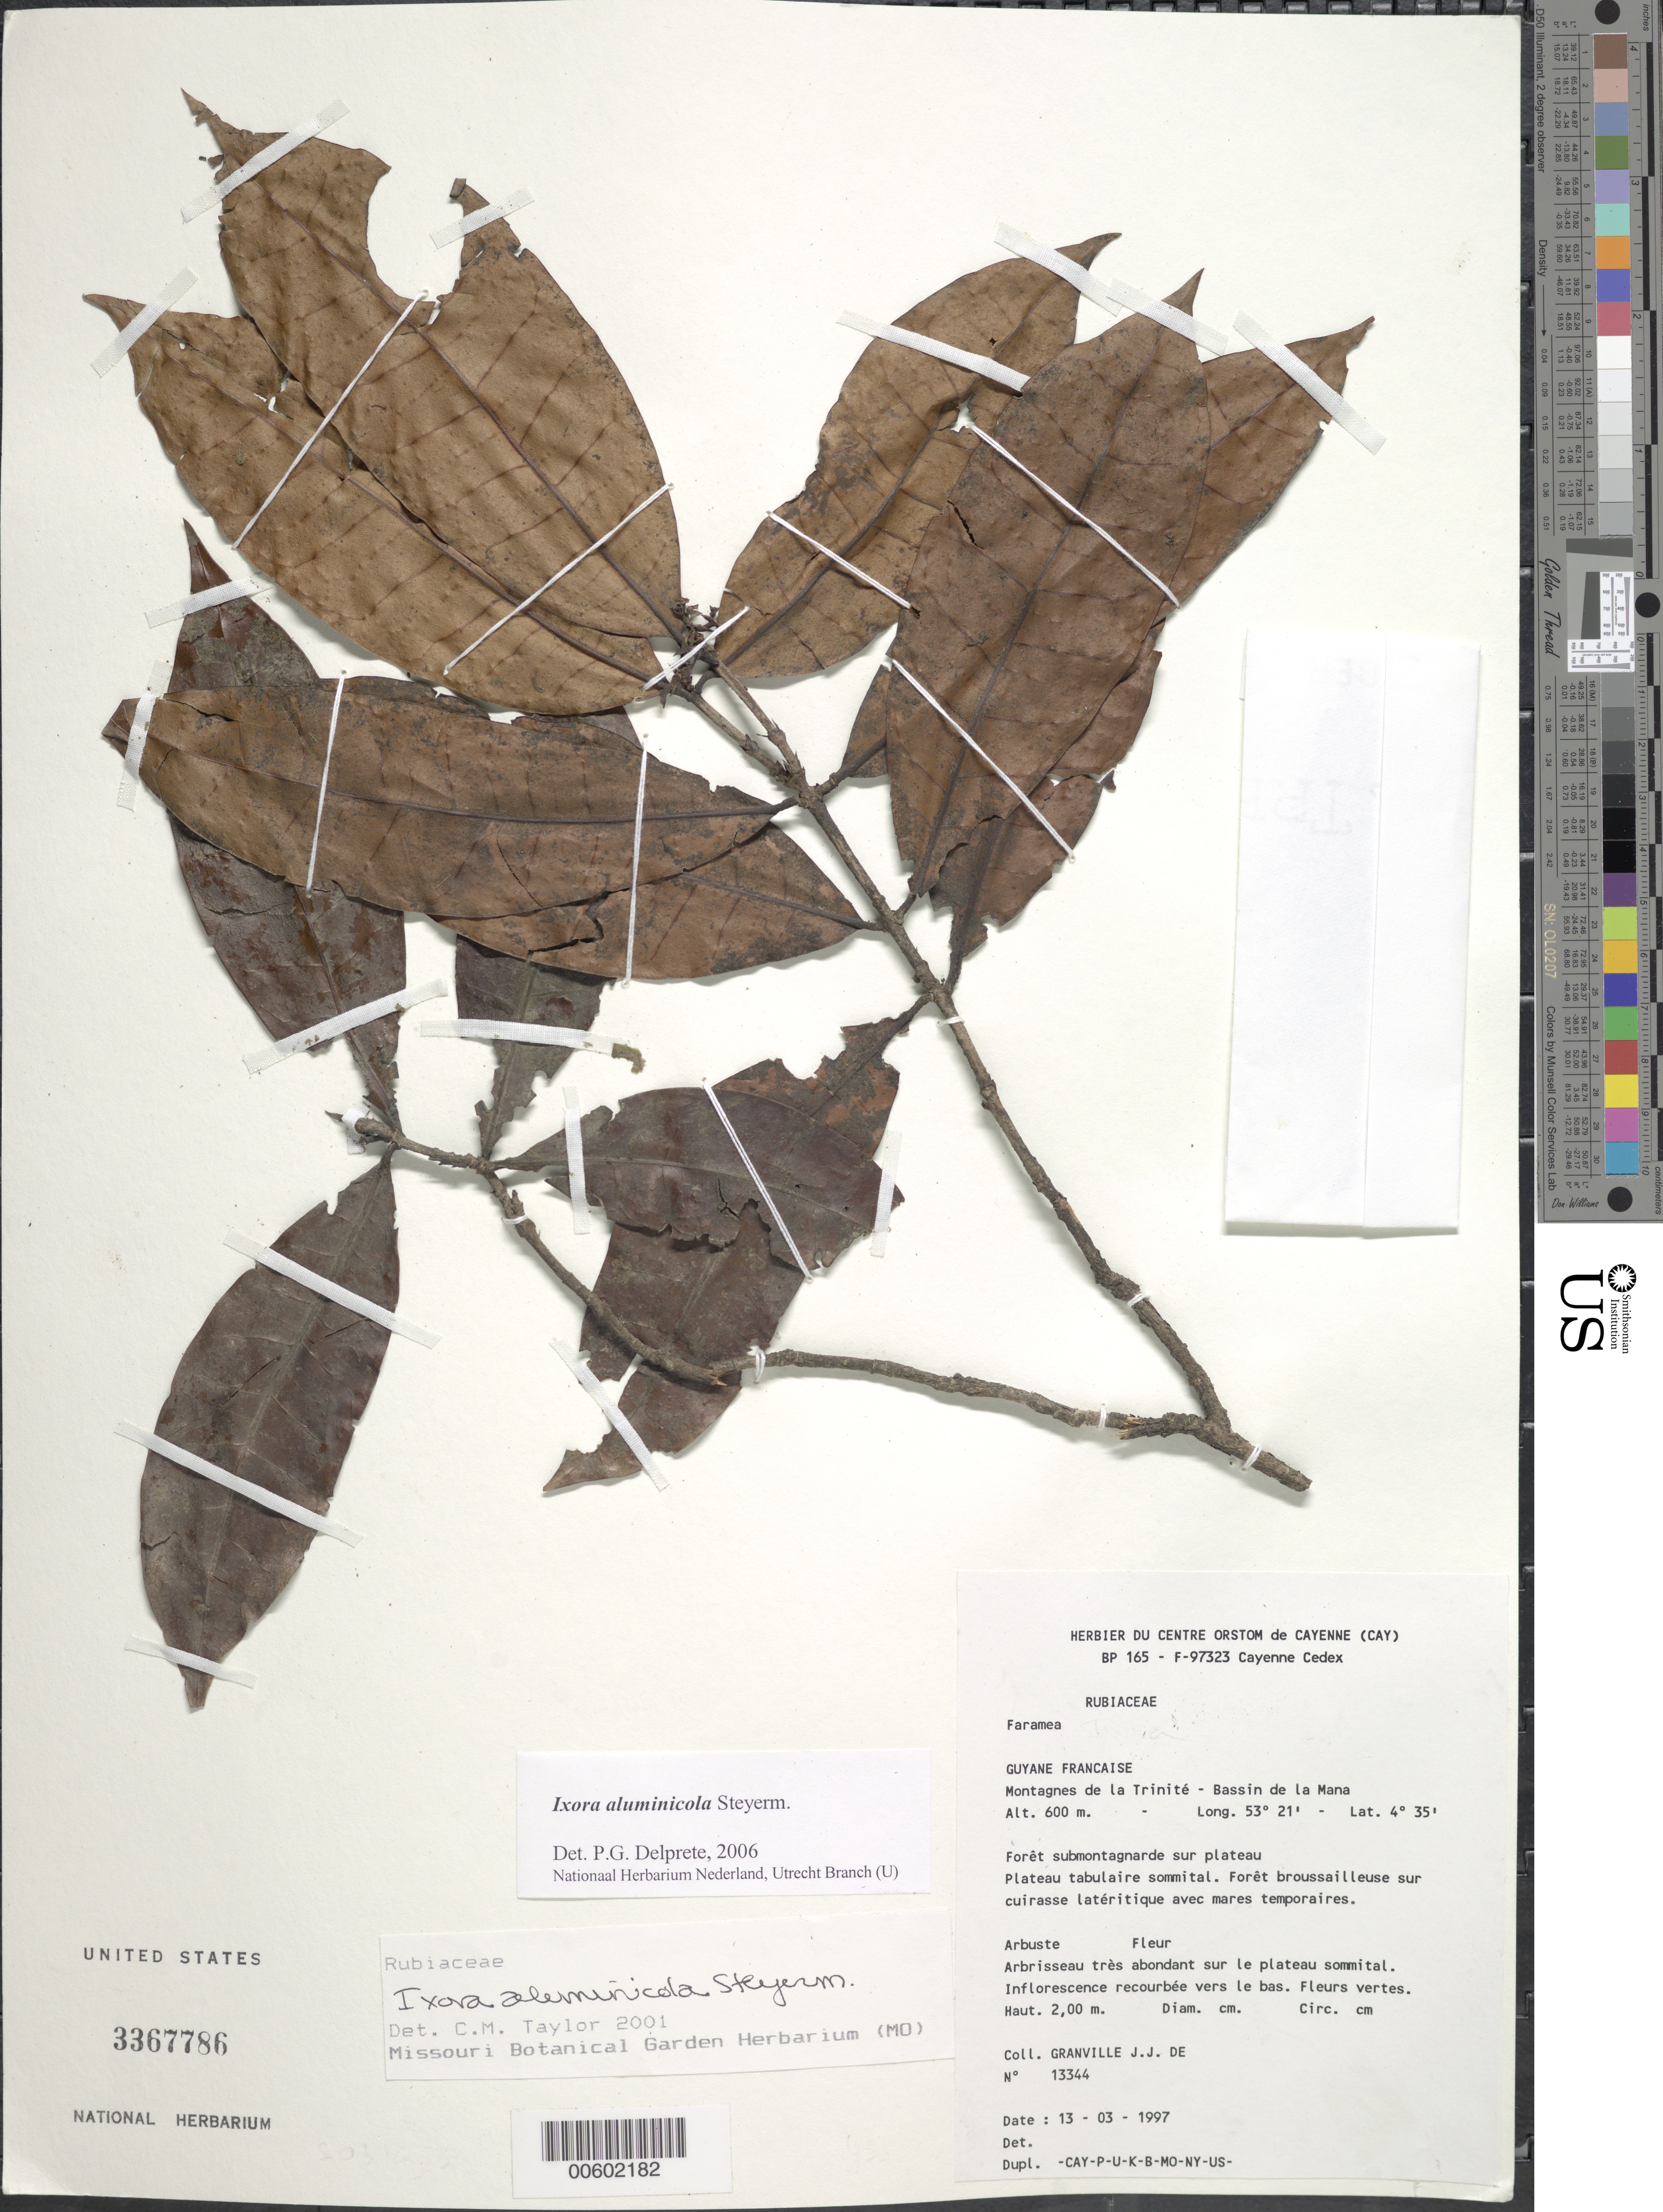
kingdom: Plantae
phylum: Tracheophyta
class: Magnoliopsida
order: Gentianales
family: Rubiaceae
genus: Ixora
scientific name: Ixora aluminicola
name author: Steyerm.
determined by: Delprete, P. G., Herb. de Guyane Cay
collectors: J.-J. de Granville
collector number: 13344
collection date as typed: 13-Mar-97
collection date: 1997-03-13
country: French Guiana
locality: Montagnes de la Trinité, Bassin de la Mana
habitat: Forêt submontagnarde sur plateau. Plateau tabulaire sommital. Foret broussailleuse su cuirasse lateritique avec mares temporaires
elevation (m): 600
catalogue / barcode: US 3367786